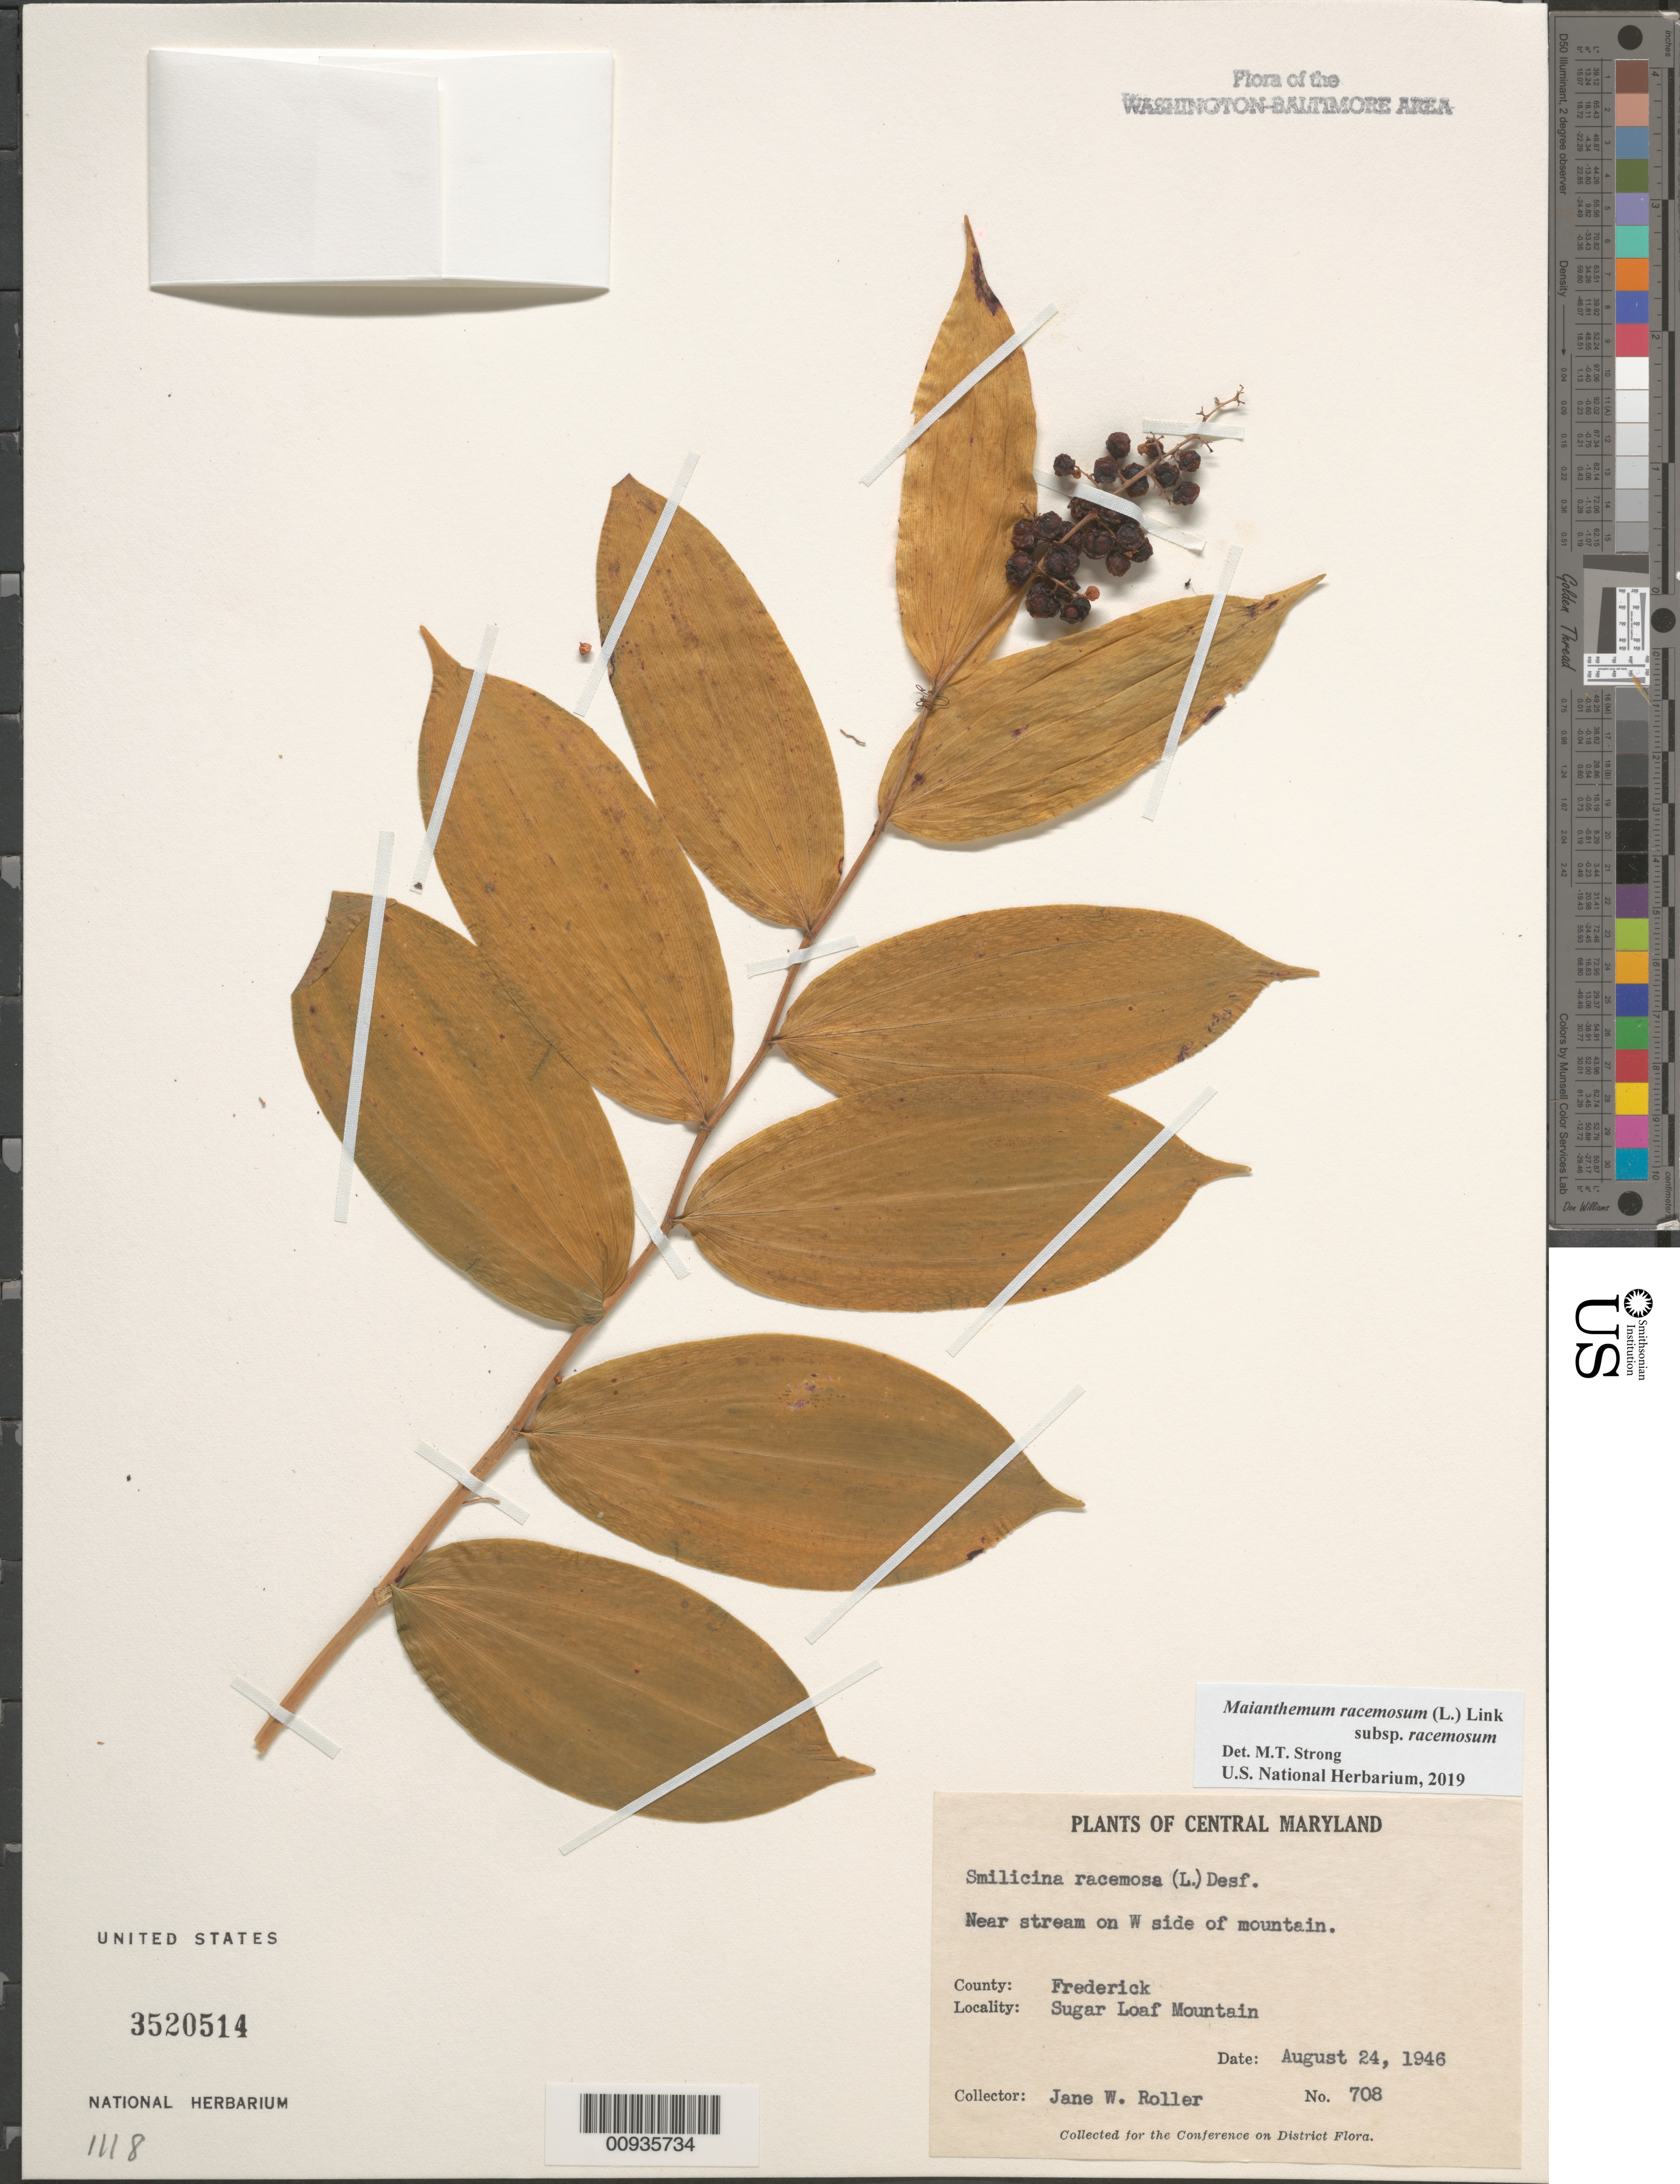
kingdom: Plantae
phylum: Tracheophyta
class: Liliopsida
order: Asparagales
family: Asparagaceae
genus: Maianthemum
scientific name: Maianthemum racemosum subsp. racemosum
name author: (L.) Link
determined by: Strong, Mark T., (BOT), Smithsonian Institution - National Museum of Natural History (UNITED STATES)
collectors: J. W. Roller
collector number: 708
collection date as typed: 24 Aug 1946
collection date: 1946-08-24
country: United States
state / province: Maryland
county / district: Frederick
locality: Sugar Loaf Mountain West Side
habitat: Near stream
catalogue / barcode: US 3520514